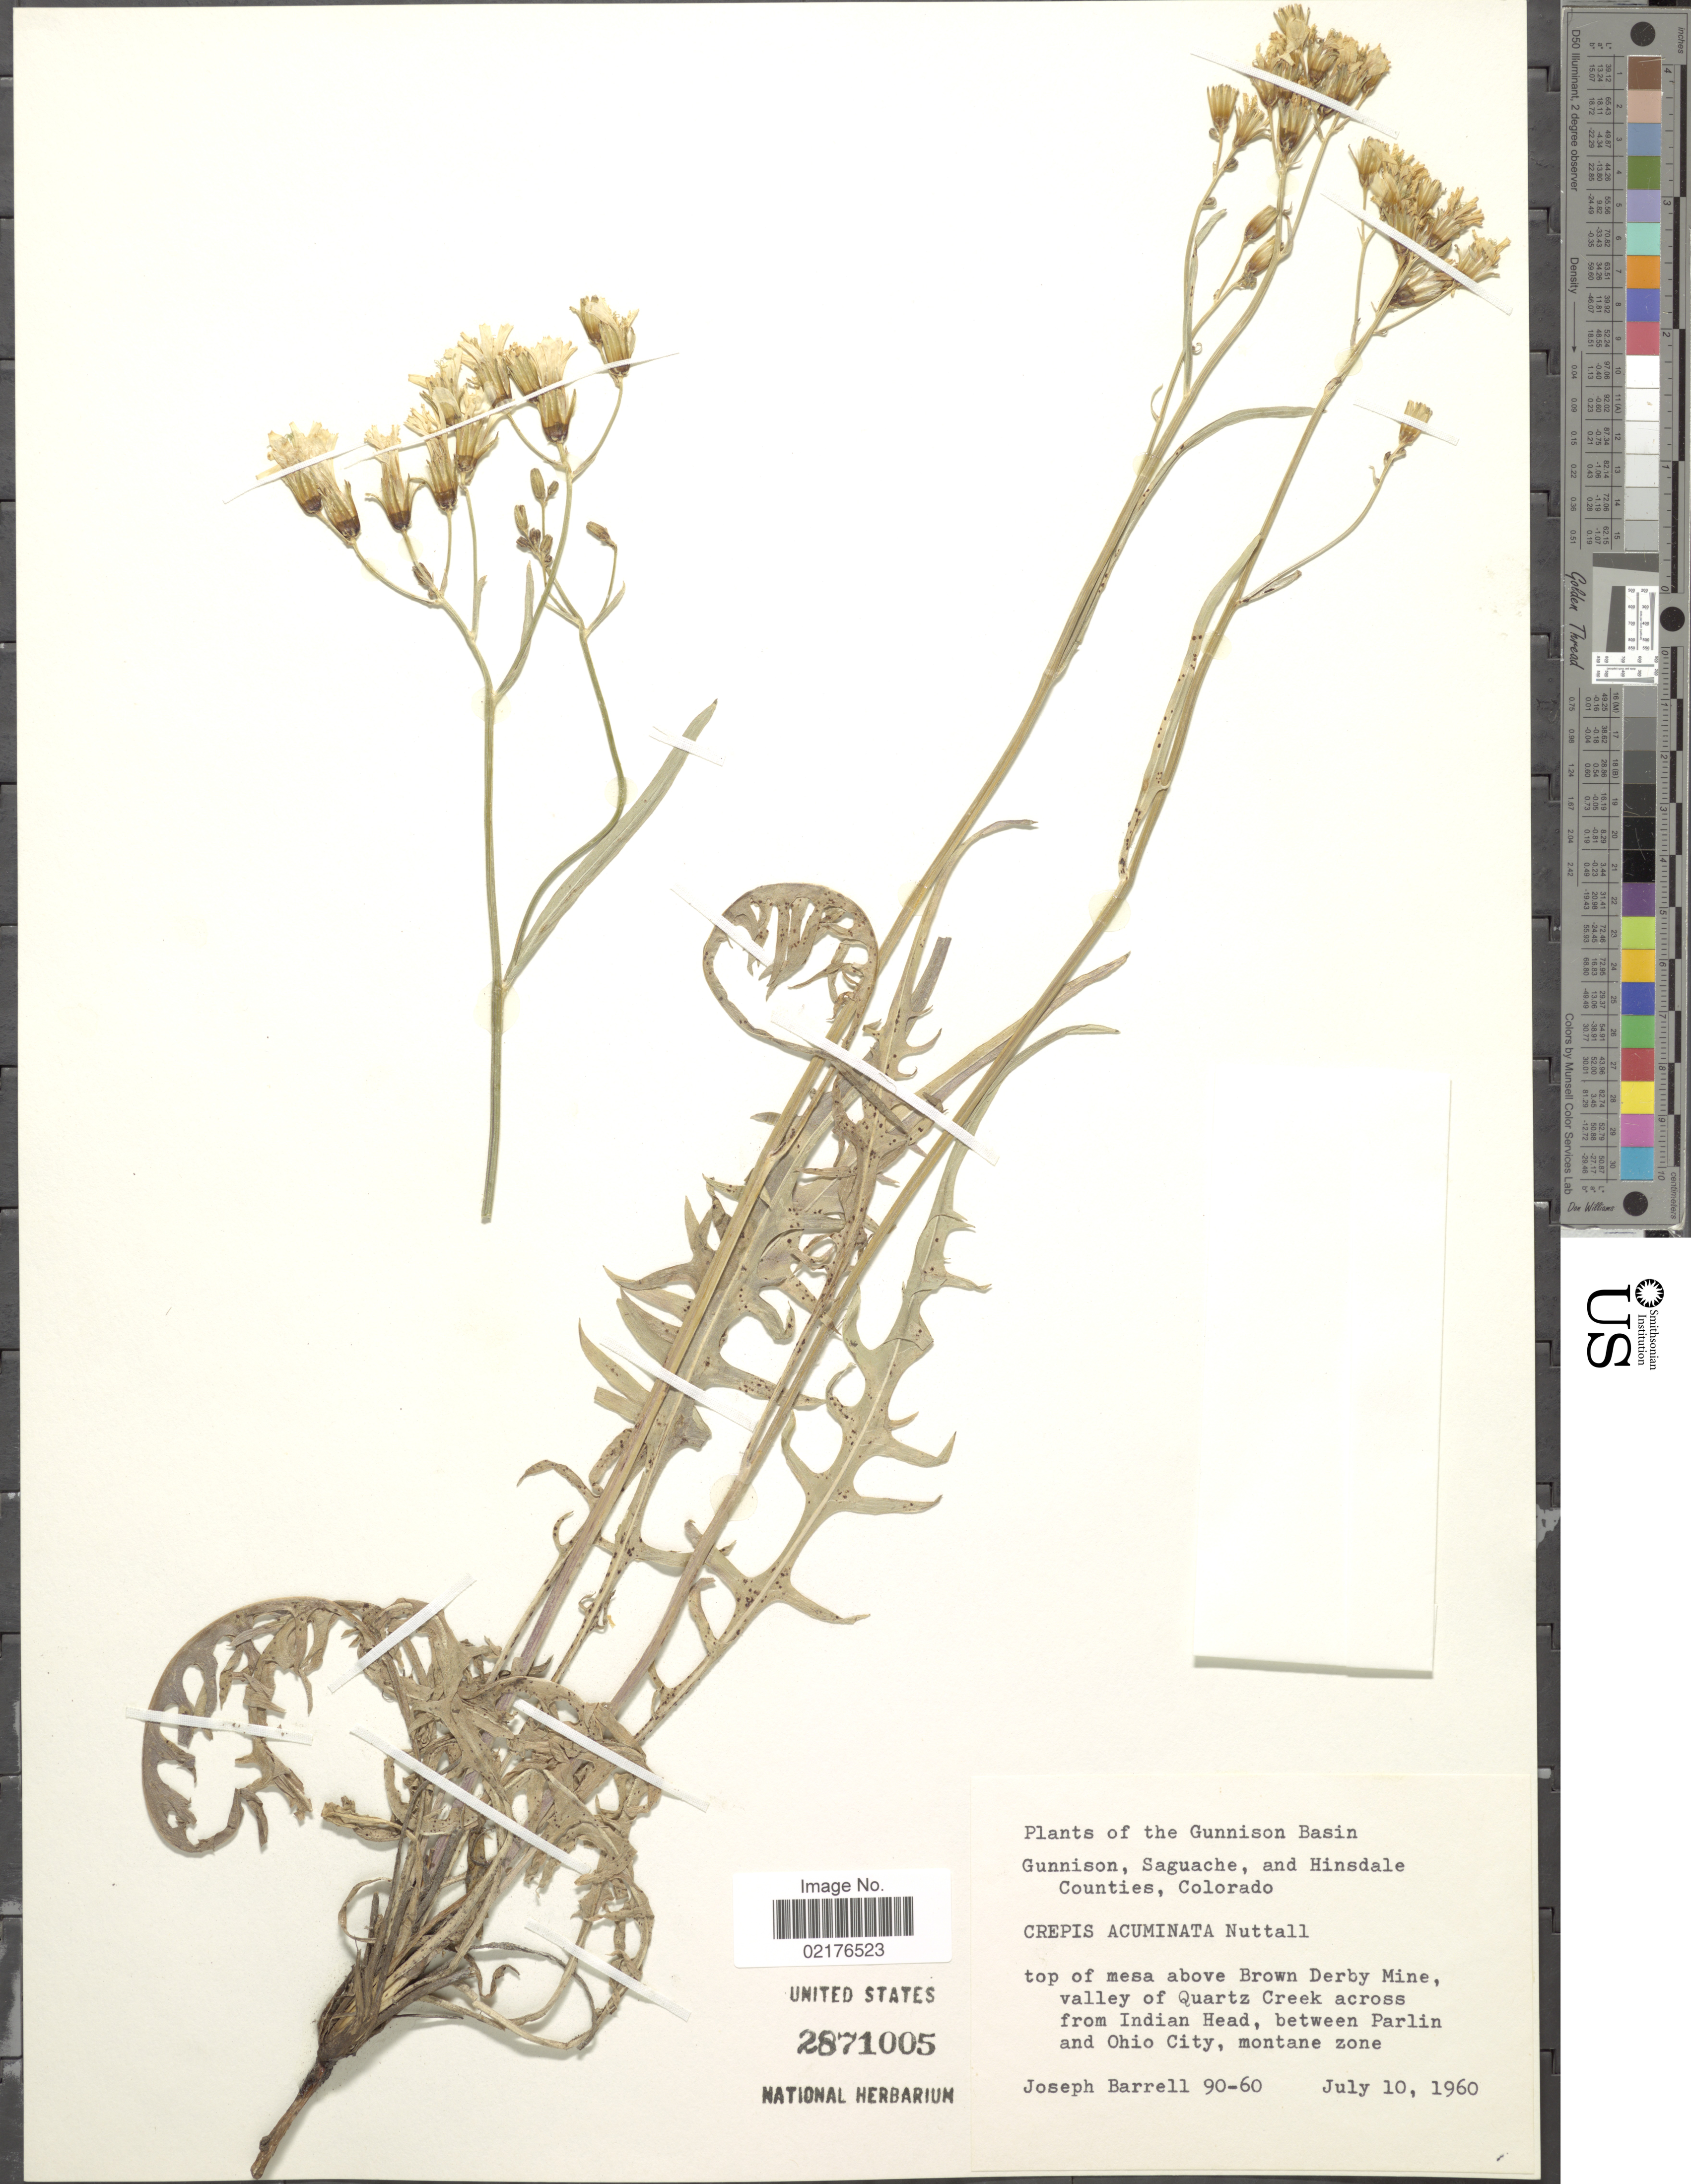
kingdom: Plantae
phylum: Tracheophyta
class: Magnoliopsida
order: Asterales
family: Asteraceae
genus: Crepis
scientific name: Crepis acuminata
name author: Nutt.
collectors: J. Barrell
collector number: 90-60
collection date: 1960-07-10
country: United States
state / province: Colorado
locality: The Gunnison Basin, Gunnison, Saguache, and Hinsdale Counties, Colorado, Top of Mesa above Brown Derby Mine, valley of Quartz Creek across from Indian Head, between Parlin and Ohio City, montane Zone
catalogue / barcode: US 2871005